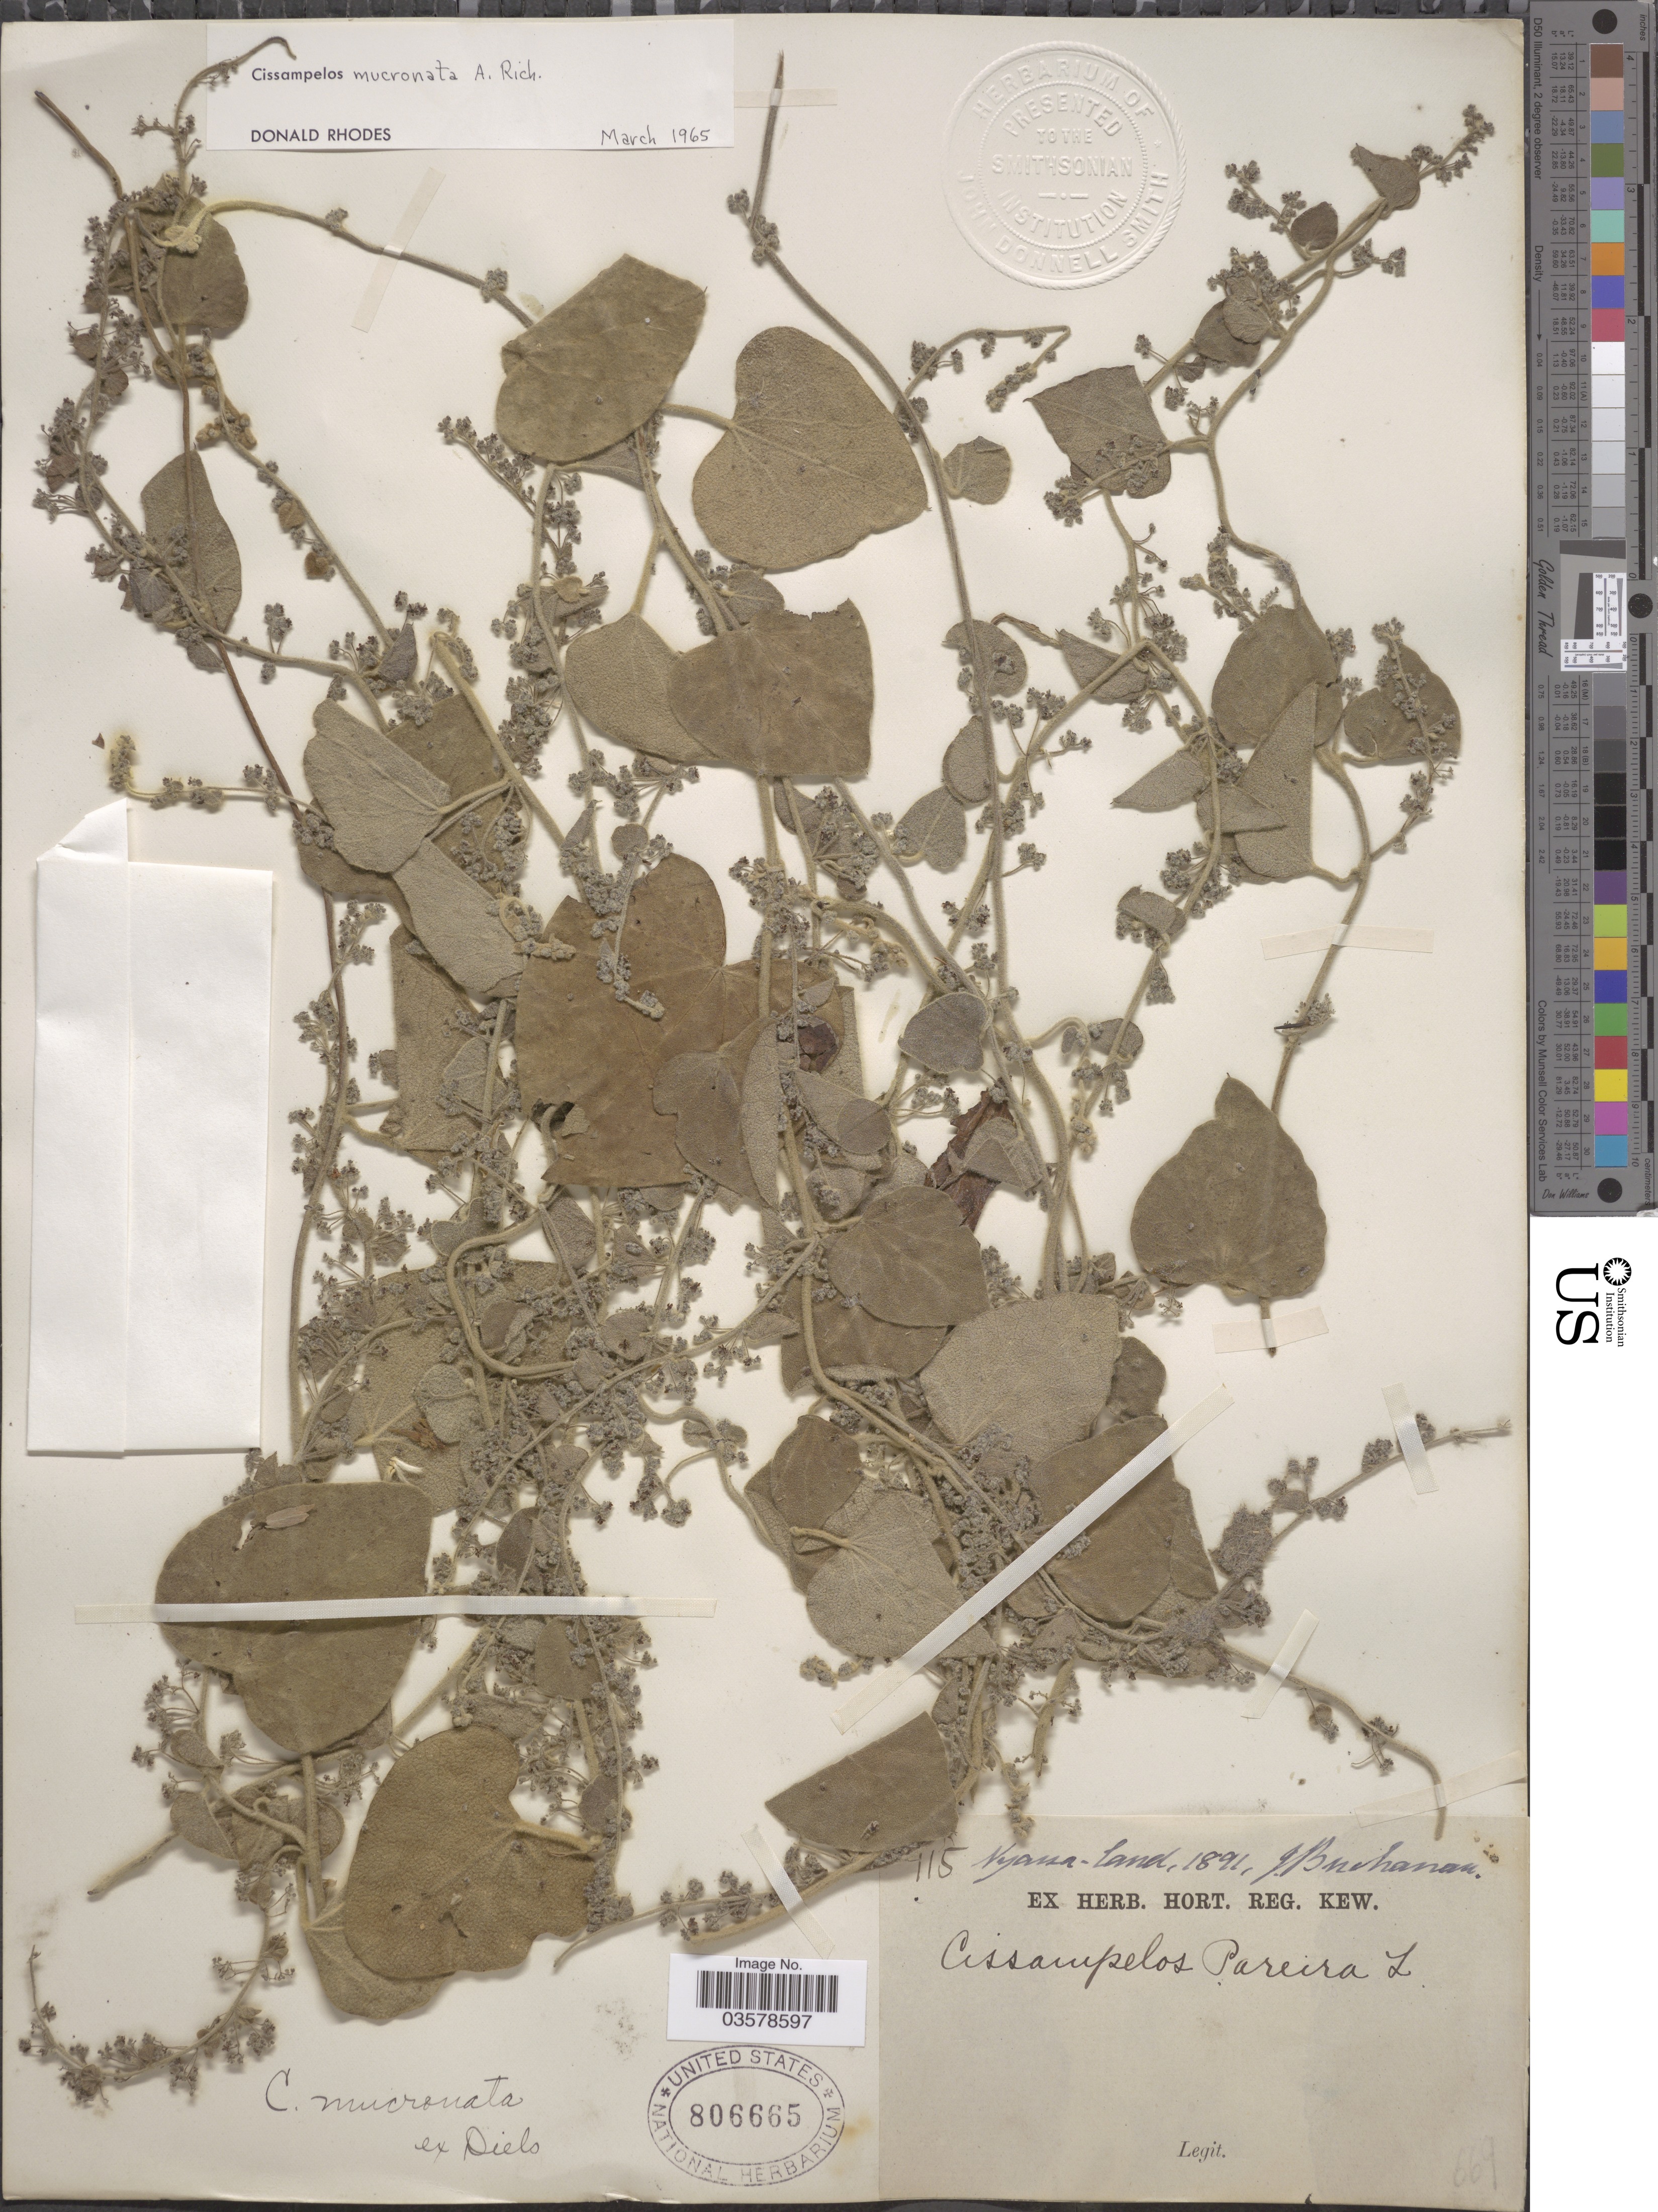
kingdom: Plantae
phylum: Tracheophyta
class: Magnoliopsida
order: Ranunculales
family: Menispermaceae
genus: Cissampelos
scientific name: Cissampelos mucronata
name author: A. Rich.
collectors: J. Buchanan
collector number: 115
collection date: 1891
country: Malawi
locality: Nyassa-land.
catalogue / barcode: US 806665